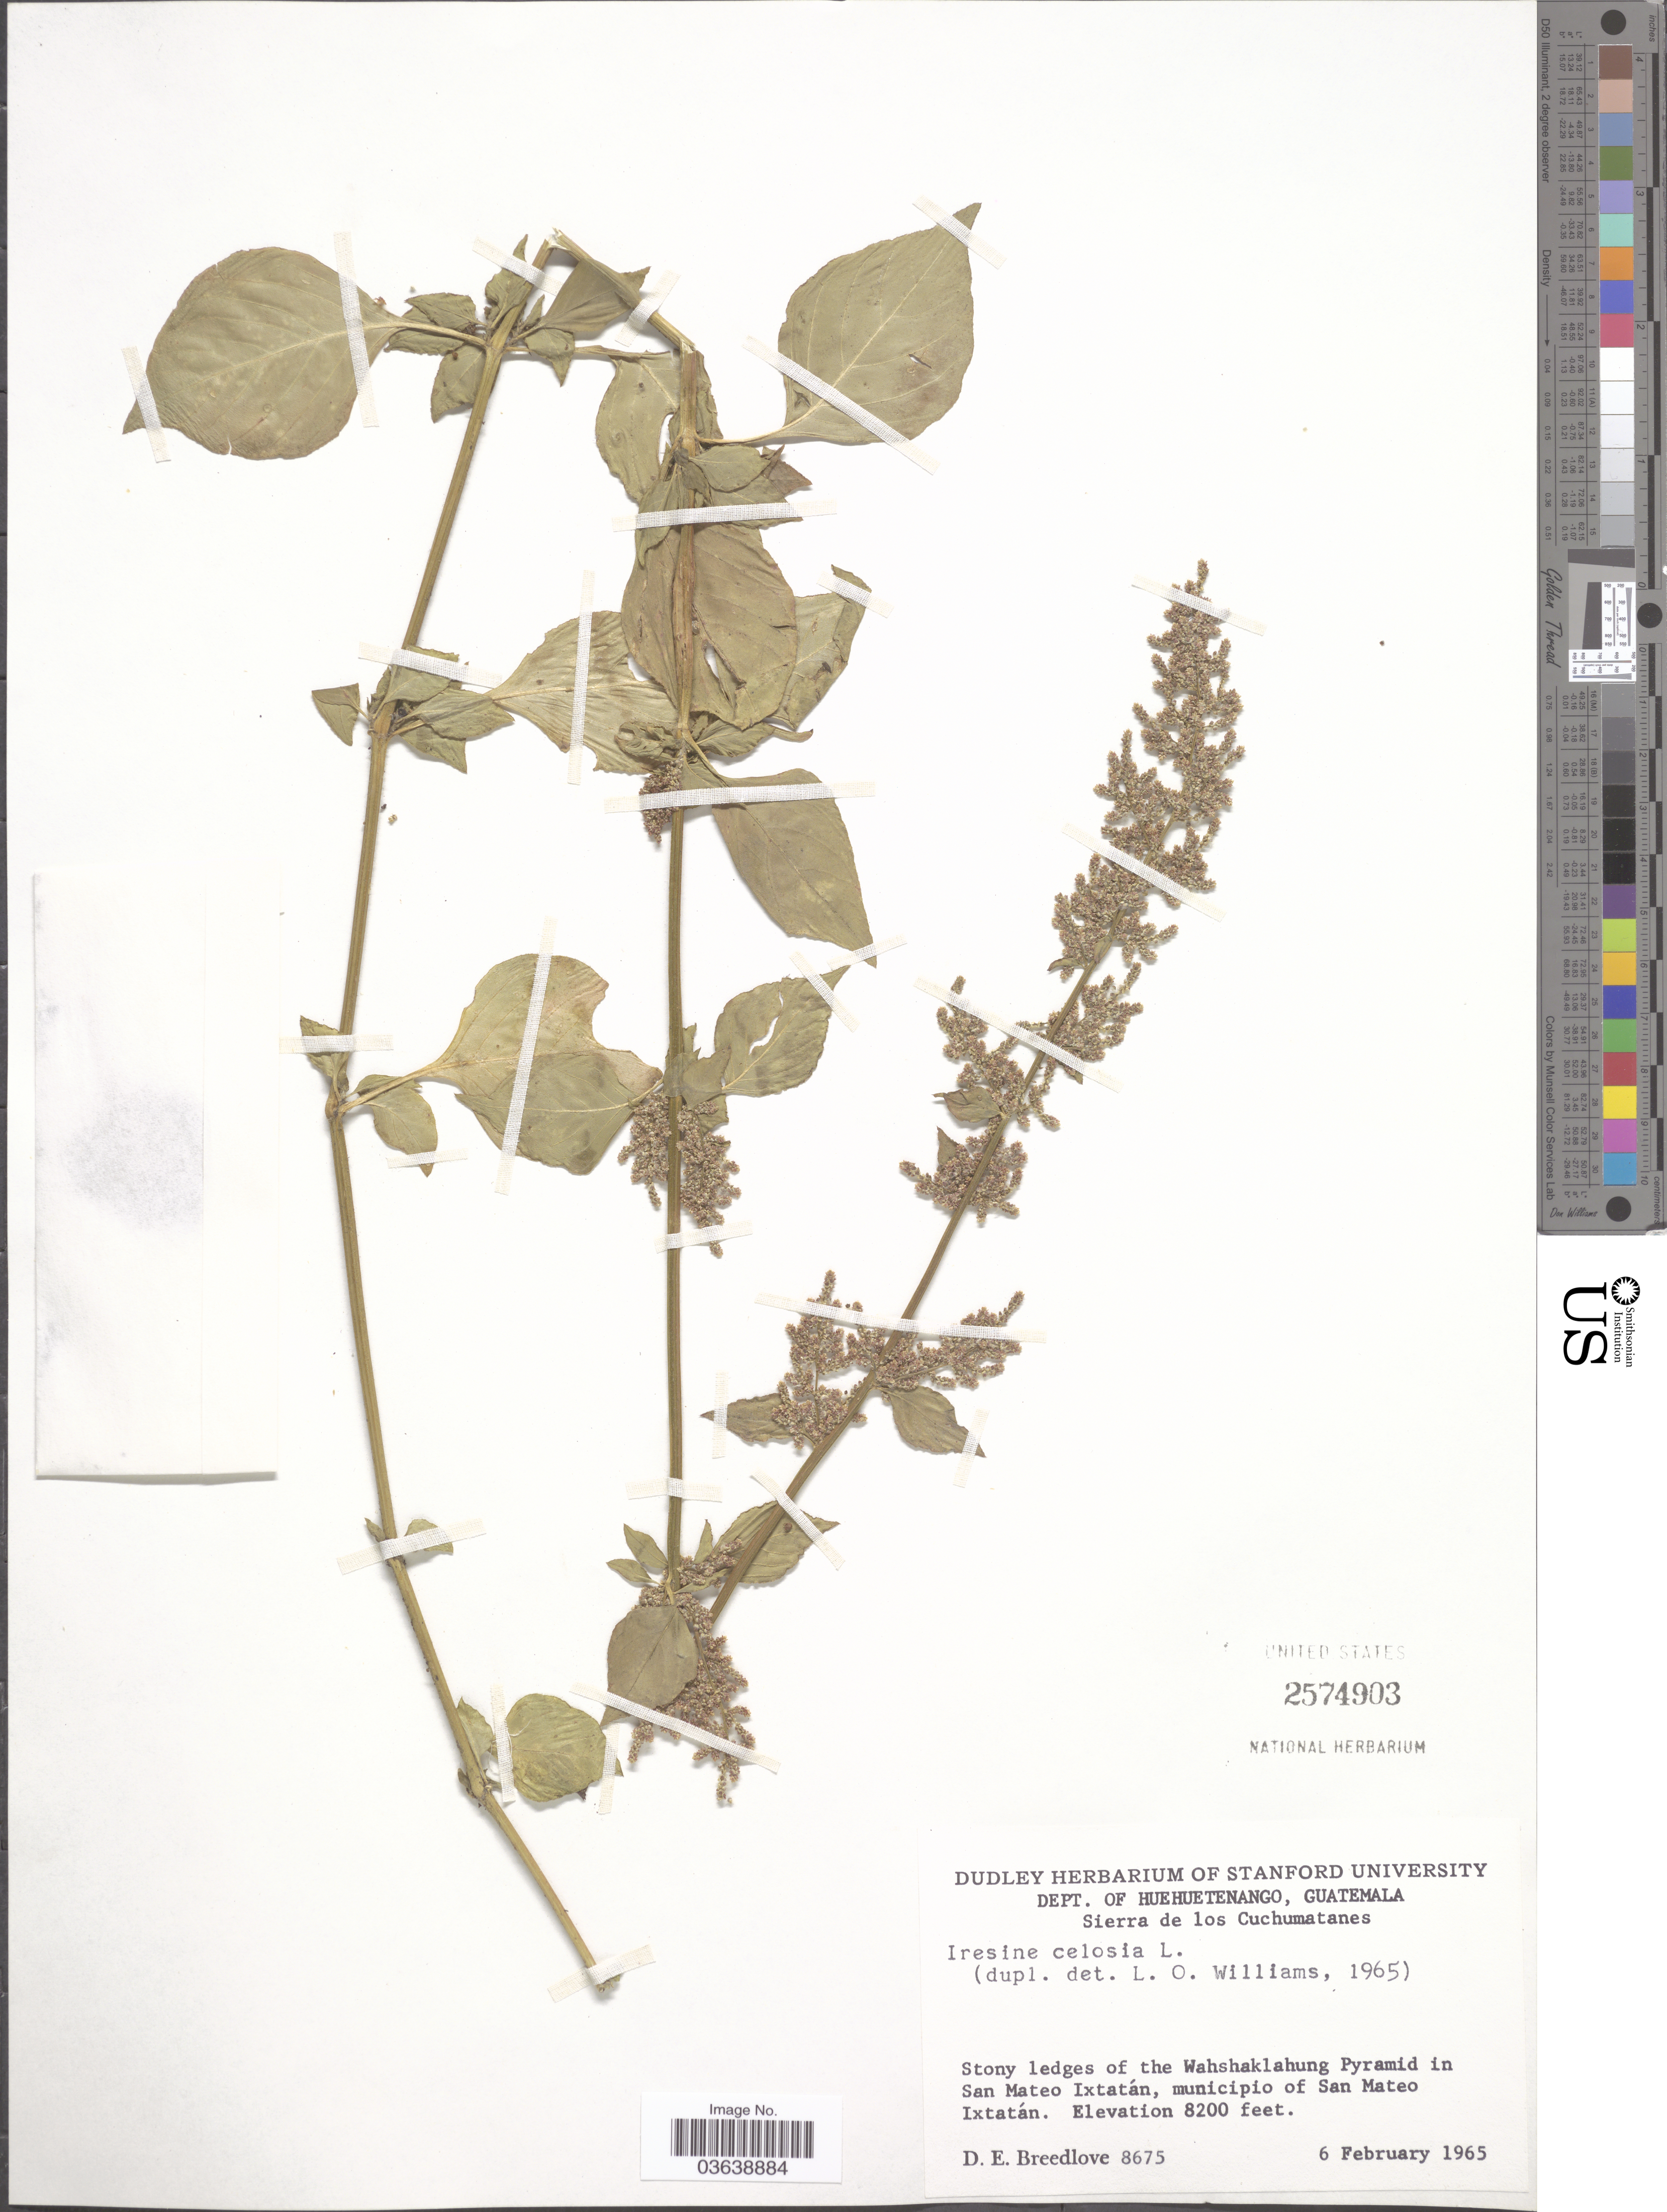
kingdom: Plantae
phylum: Tracheophyta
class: Magnoliopsida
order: Caryophyllales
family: Amaranthaceae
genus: Iresine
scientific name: Iresine celosia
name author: L.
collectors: D. E. Breedlove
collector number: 8675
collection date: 1965-02-06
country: Guatemala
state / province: Huehuetenango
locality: Dept. of Huehuetenango. Sierra de los Cuchumatanes. Stony ledges of the Wahshaklahung Pyramid in San Mateo Ixtatán, municipio of San Mateo Ixtatán.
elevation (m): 2499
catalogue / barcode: US 2574903